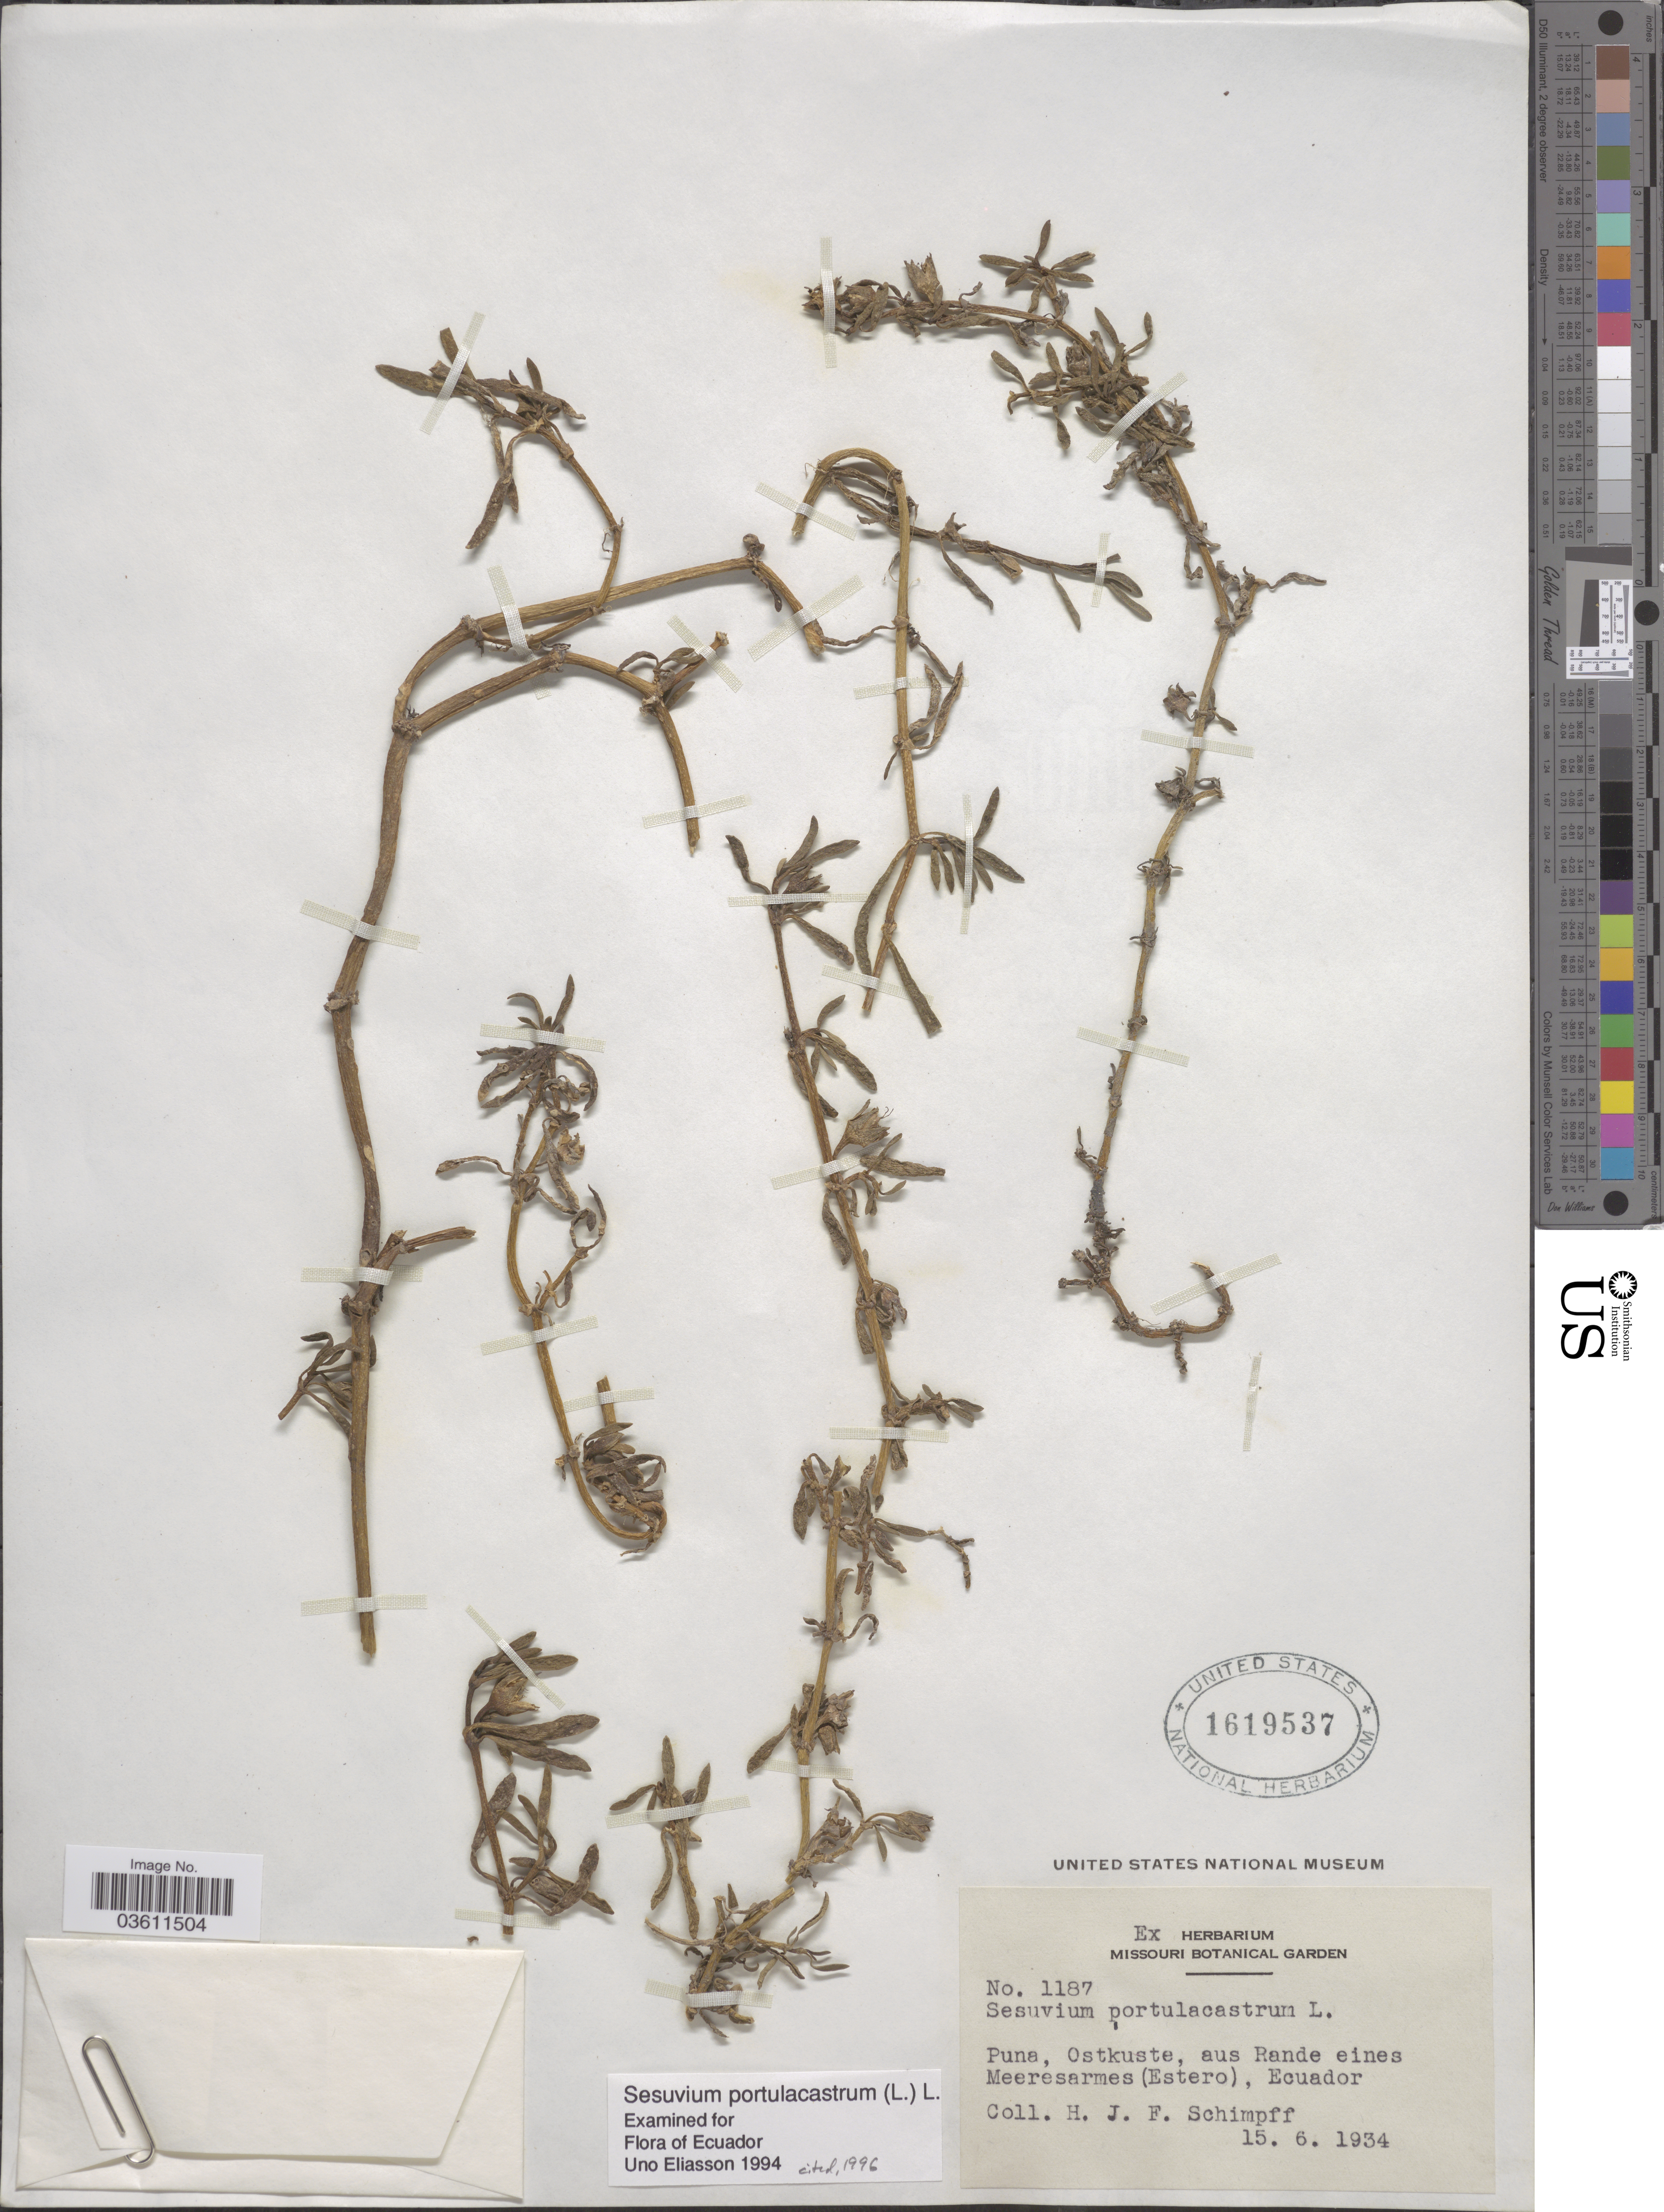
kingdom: Plantae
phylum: Tracheophyta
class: Magnoliopsida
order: Caryophyllales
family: Aizoaceae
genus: Sesuvium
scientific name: Sesuvium portulacastrum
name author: (L.) L.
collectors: H. Schimpff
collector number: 1187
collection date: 1934-06-15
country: Ecuador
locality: Puna, Ostkuste, aus Rande eines Meeresarmes (Estero).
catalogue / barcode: US 1619537